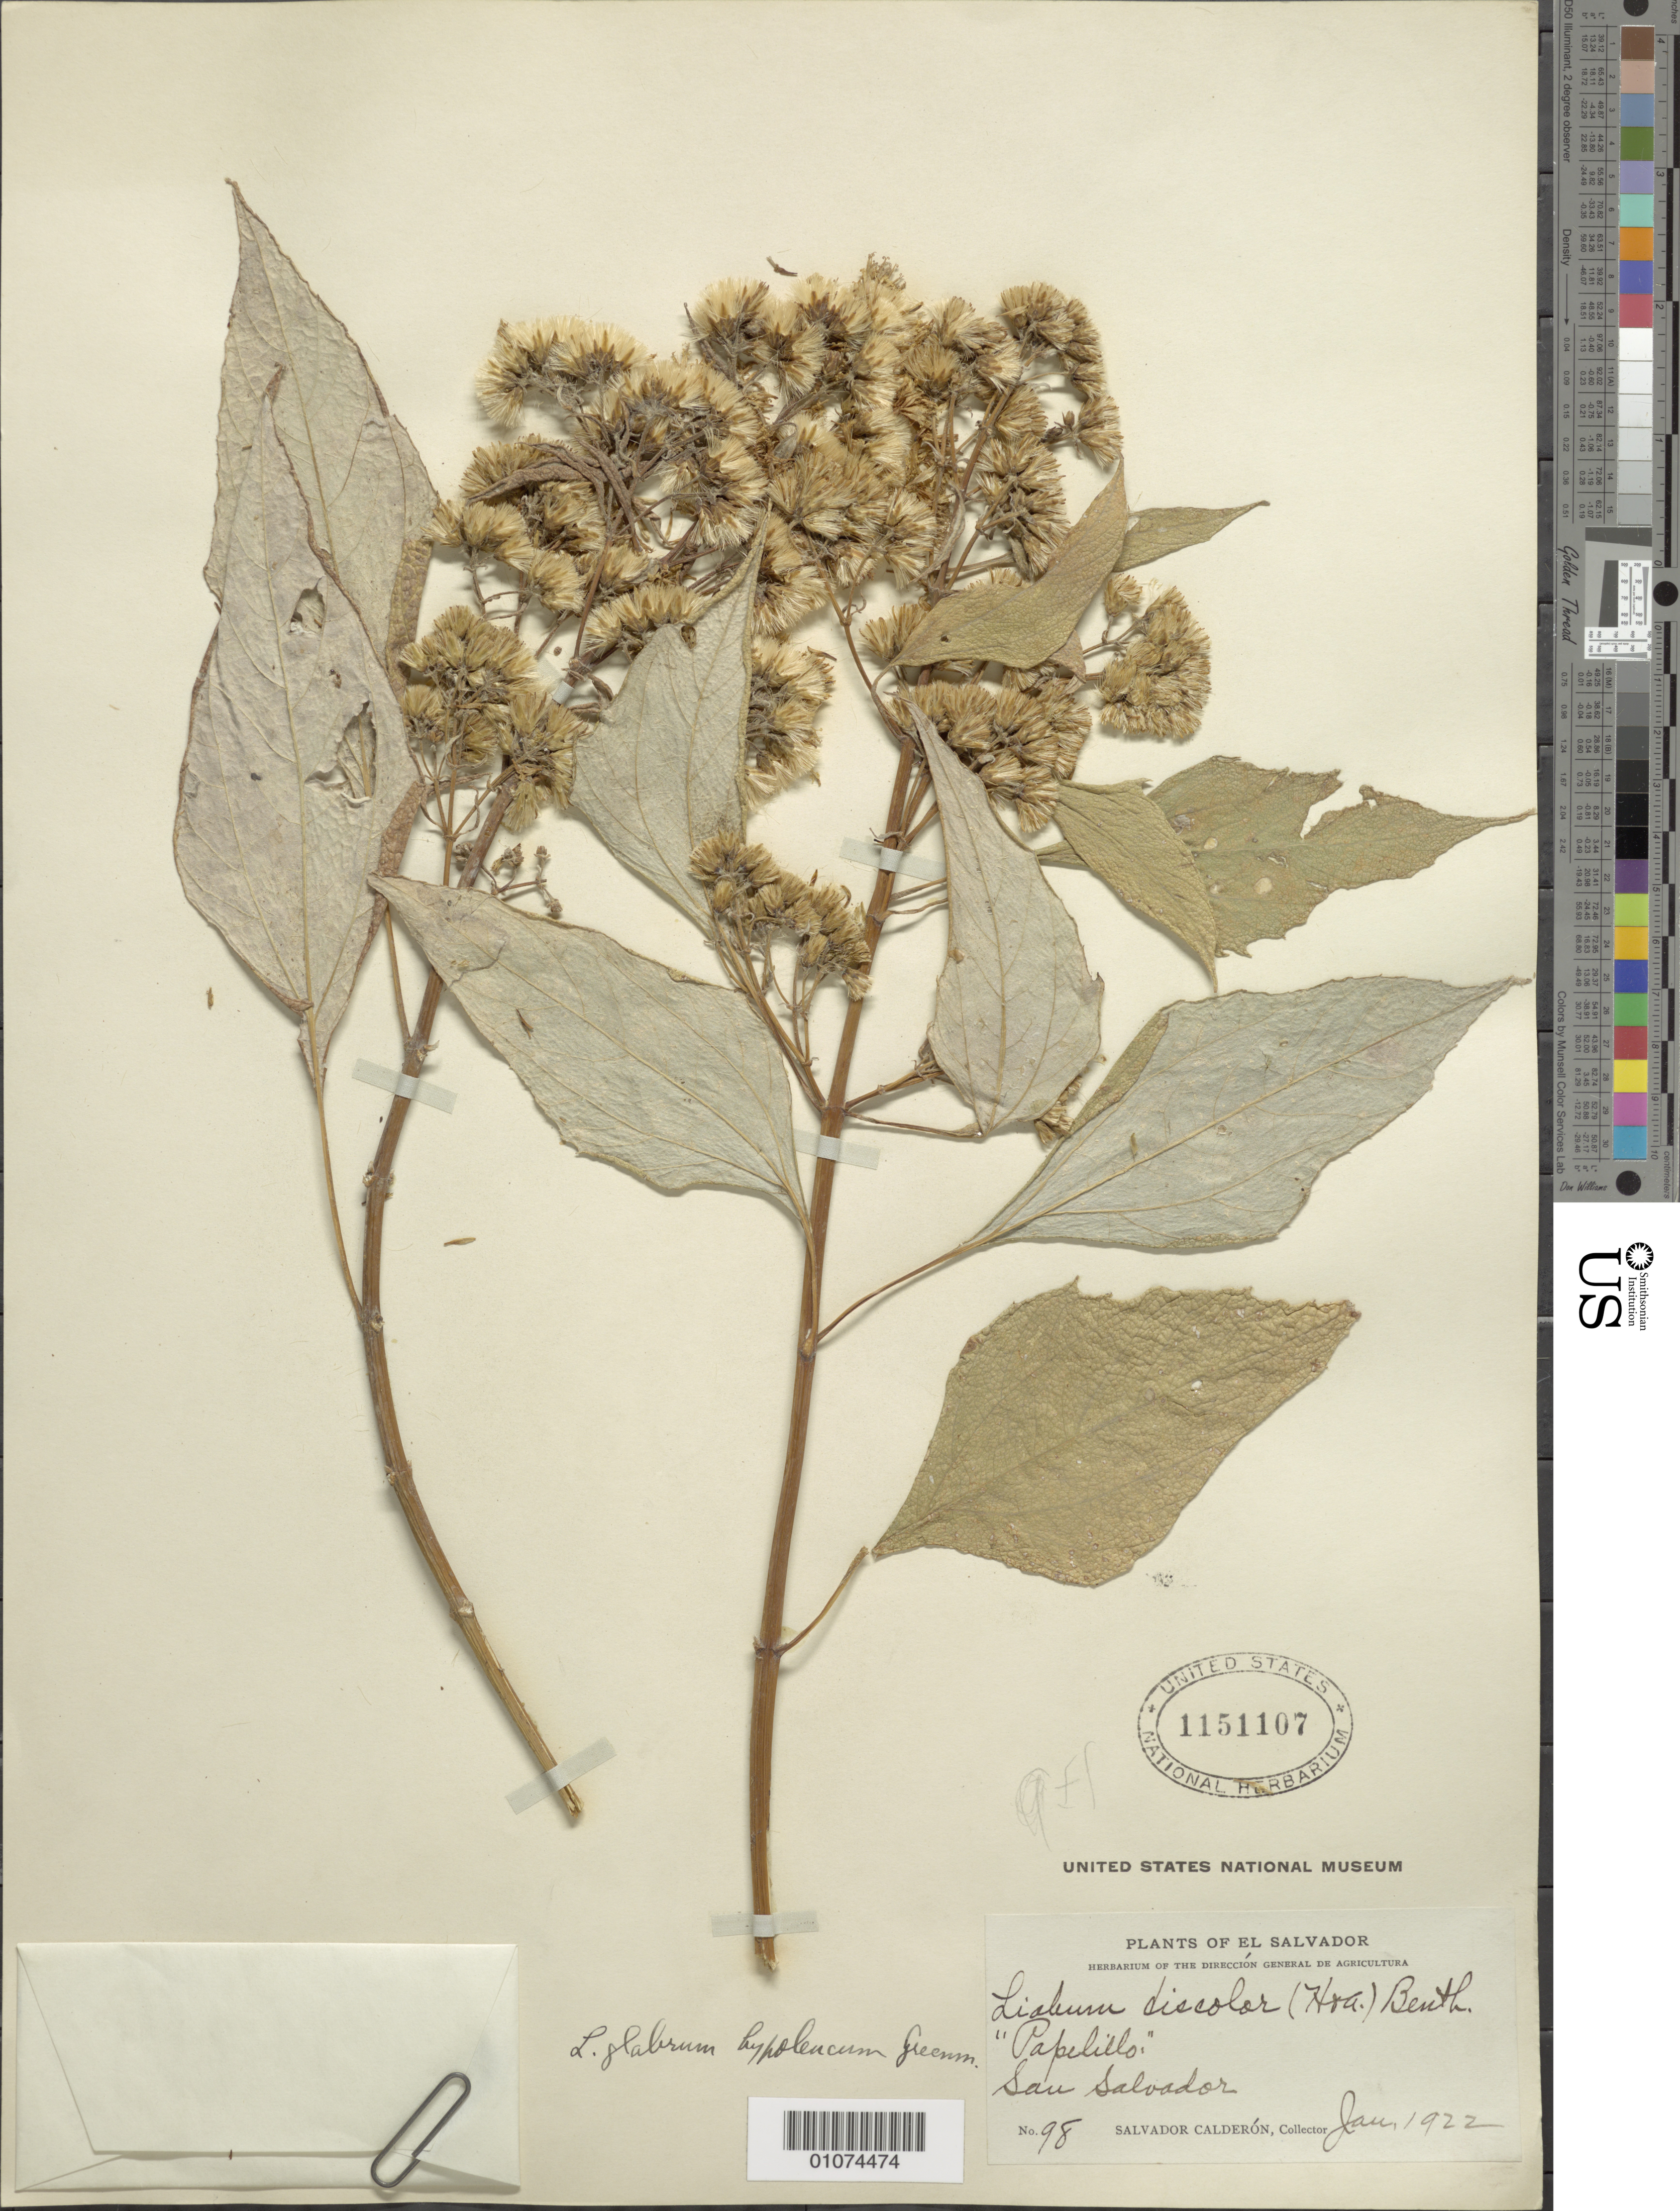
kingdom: Plantae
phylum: Tracheophyta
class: Magnoliopsida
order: Asterales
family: Asteraceae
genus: Sinclairia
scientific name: Sinclairia polyantha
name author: (Klatt) Rydb.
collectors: S. Calderón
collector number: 98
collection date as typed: January 1922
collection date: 1922-01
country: El Salvador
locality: San Salvador, vic.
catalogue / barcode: US 1151107